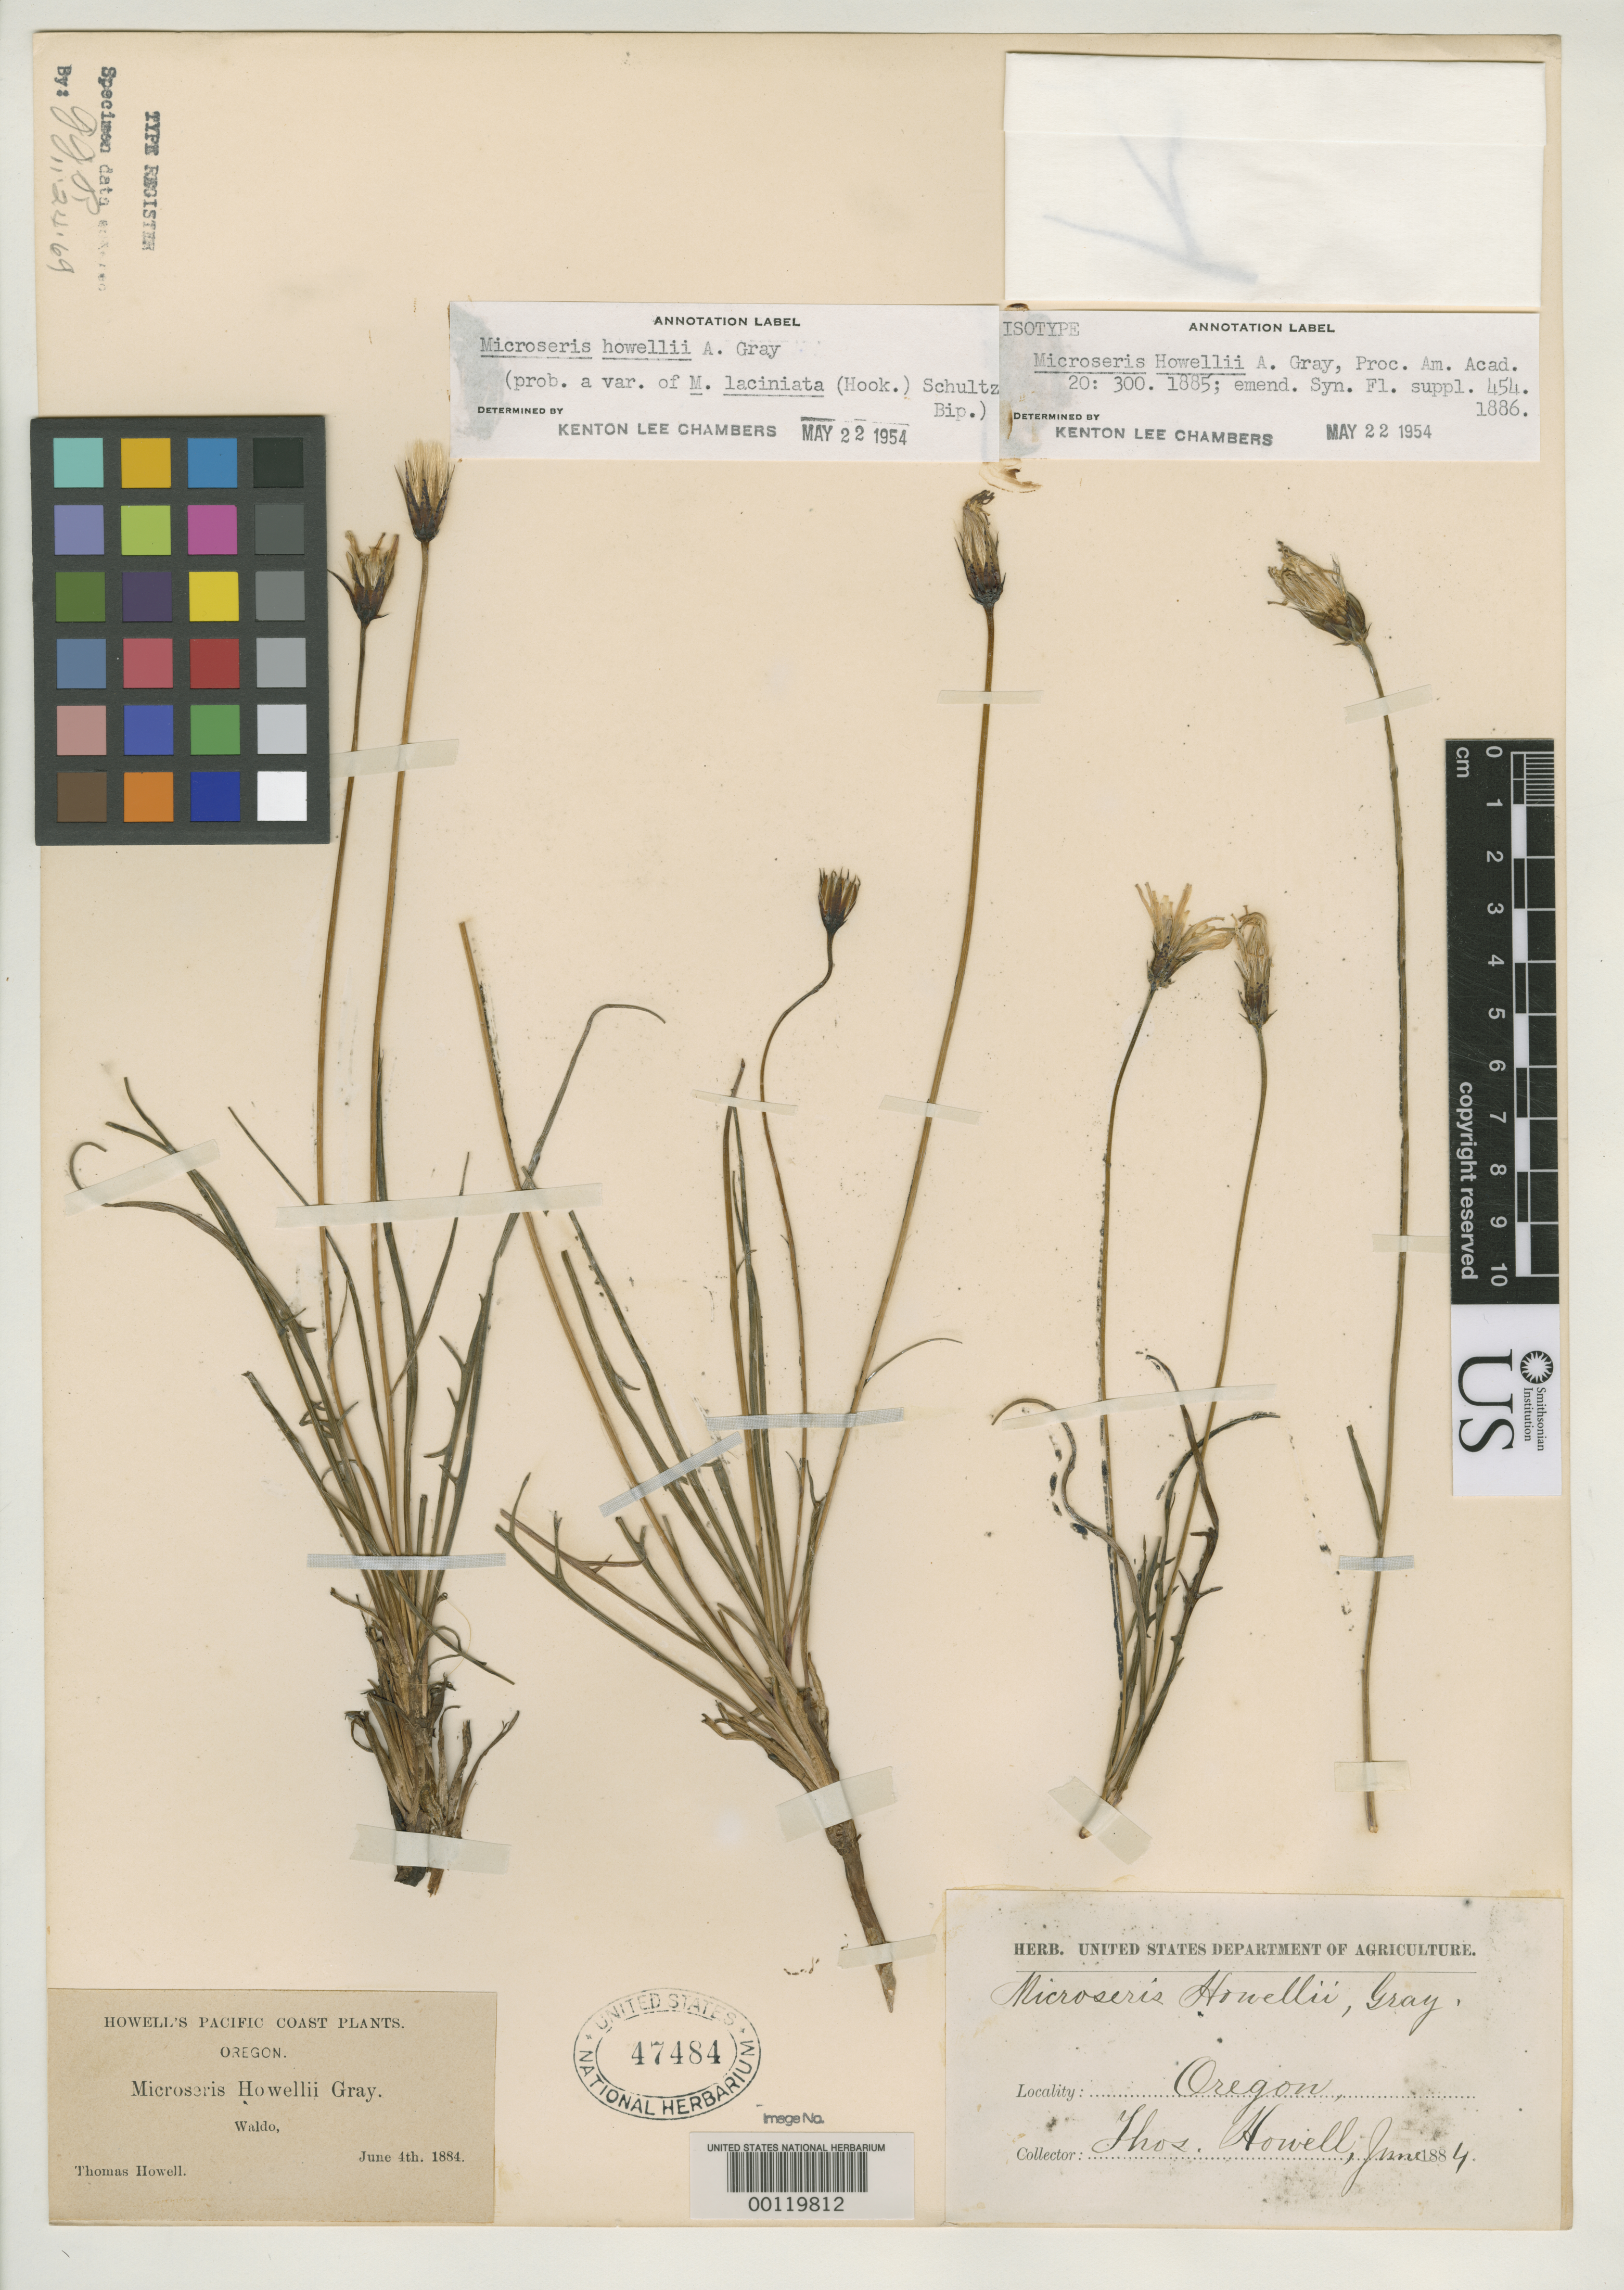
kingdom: Plantae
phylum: Tracheophyta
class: Magnoliopsida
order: Asterales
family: Asteraceae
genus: Microseris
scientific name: Microseris howellii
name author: A. Gray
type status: Isotype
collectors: T. J. Howell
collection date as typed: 04 Jun 1884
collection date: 1884-06-04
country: United States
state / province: Oregon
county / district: Josephine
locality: Waldo.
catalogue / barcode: US 47484